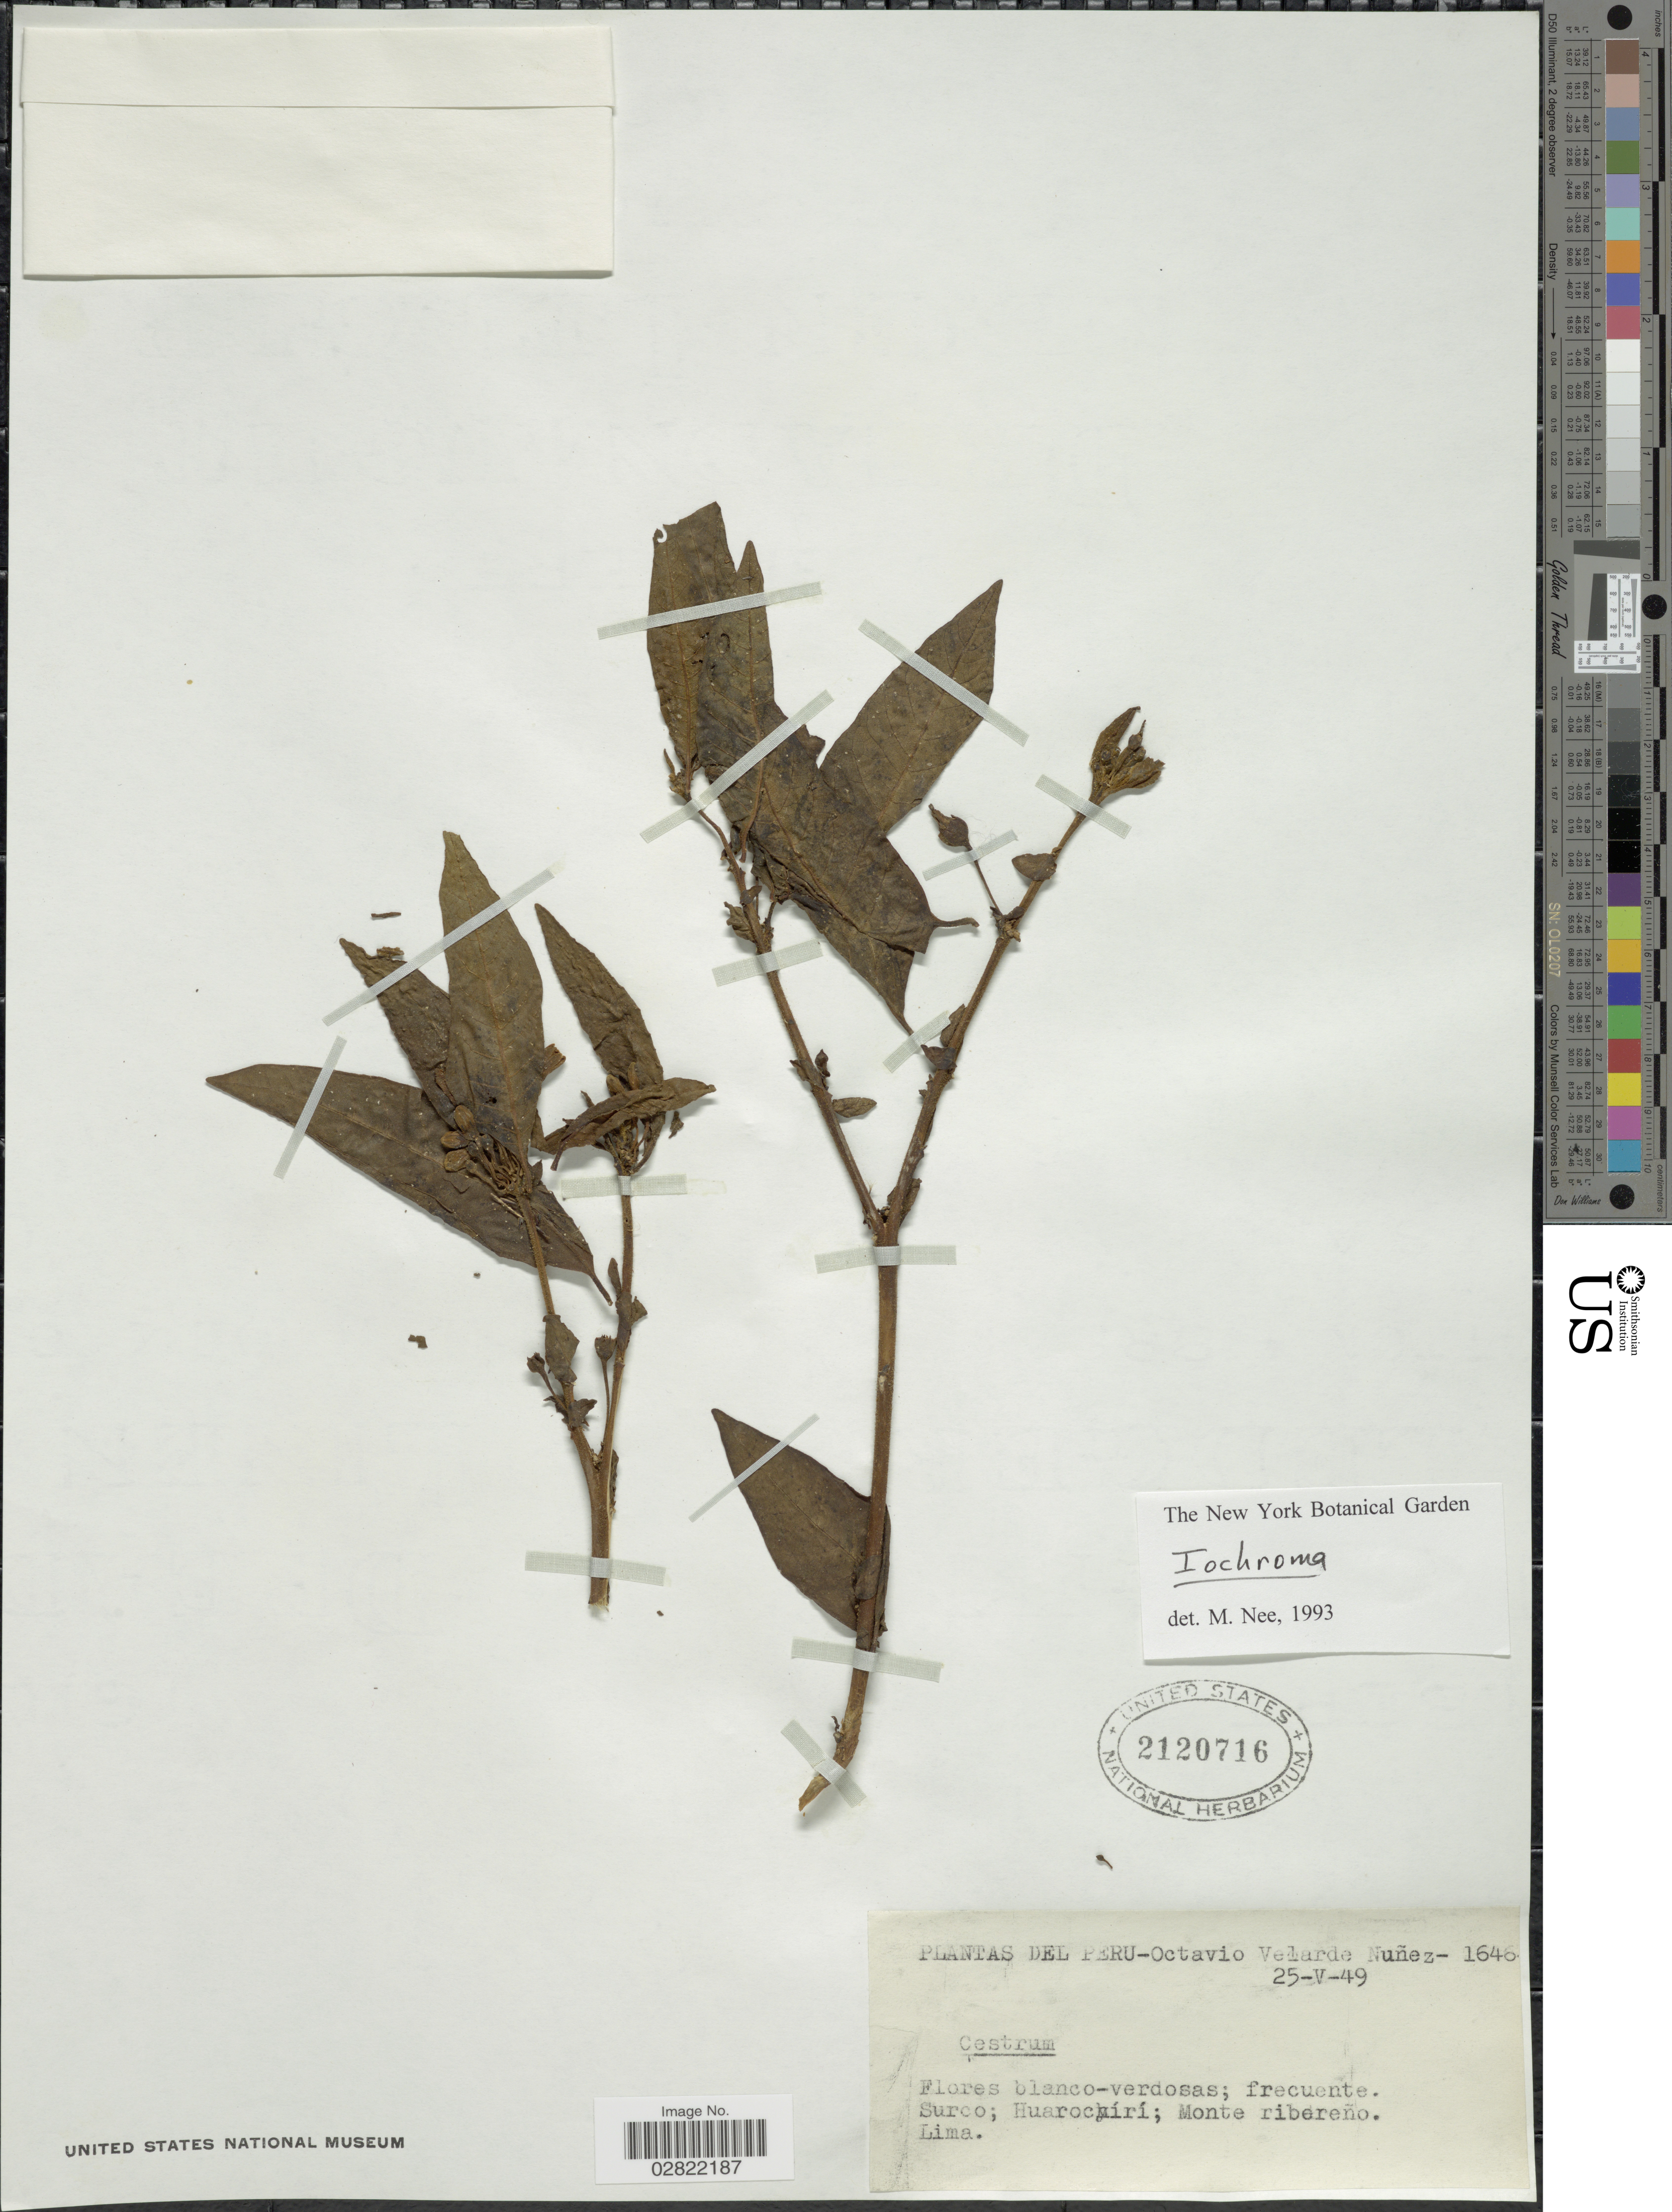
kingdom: Plantae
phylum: Tracheophyta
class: Magnoliopsida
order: Solanales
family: Solanaceae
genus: Iochroma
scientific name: Iochroma sp.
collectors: O. Velarde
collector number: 1646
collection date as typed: Transcribed d/m/y: 25/5/49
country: Peru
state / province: Lima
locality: Surco, Huarochírí, Monte ribereño, Lima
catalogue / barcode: US 2120716